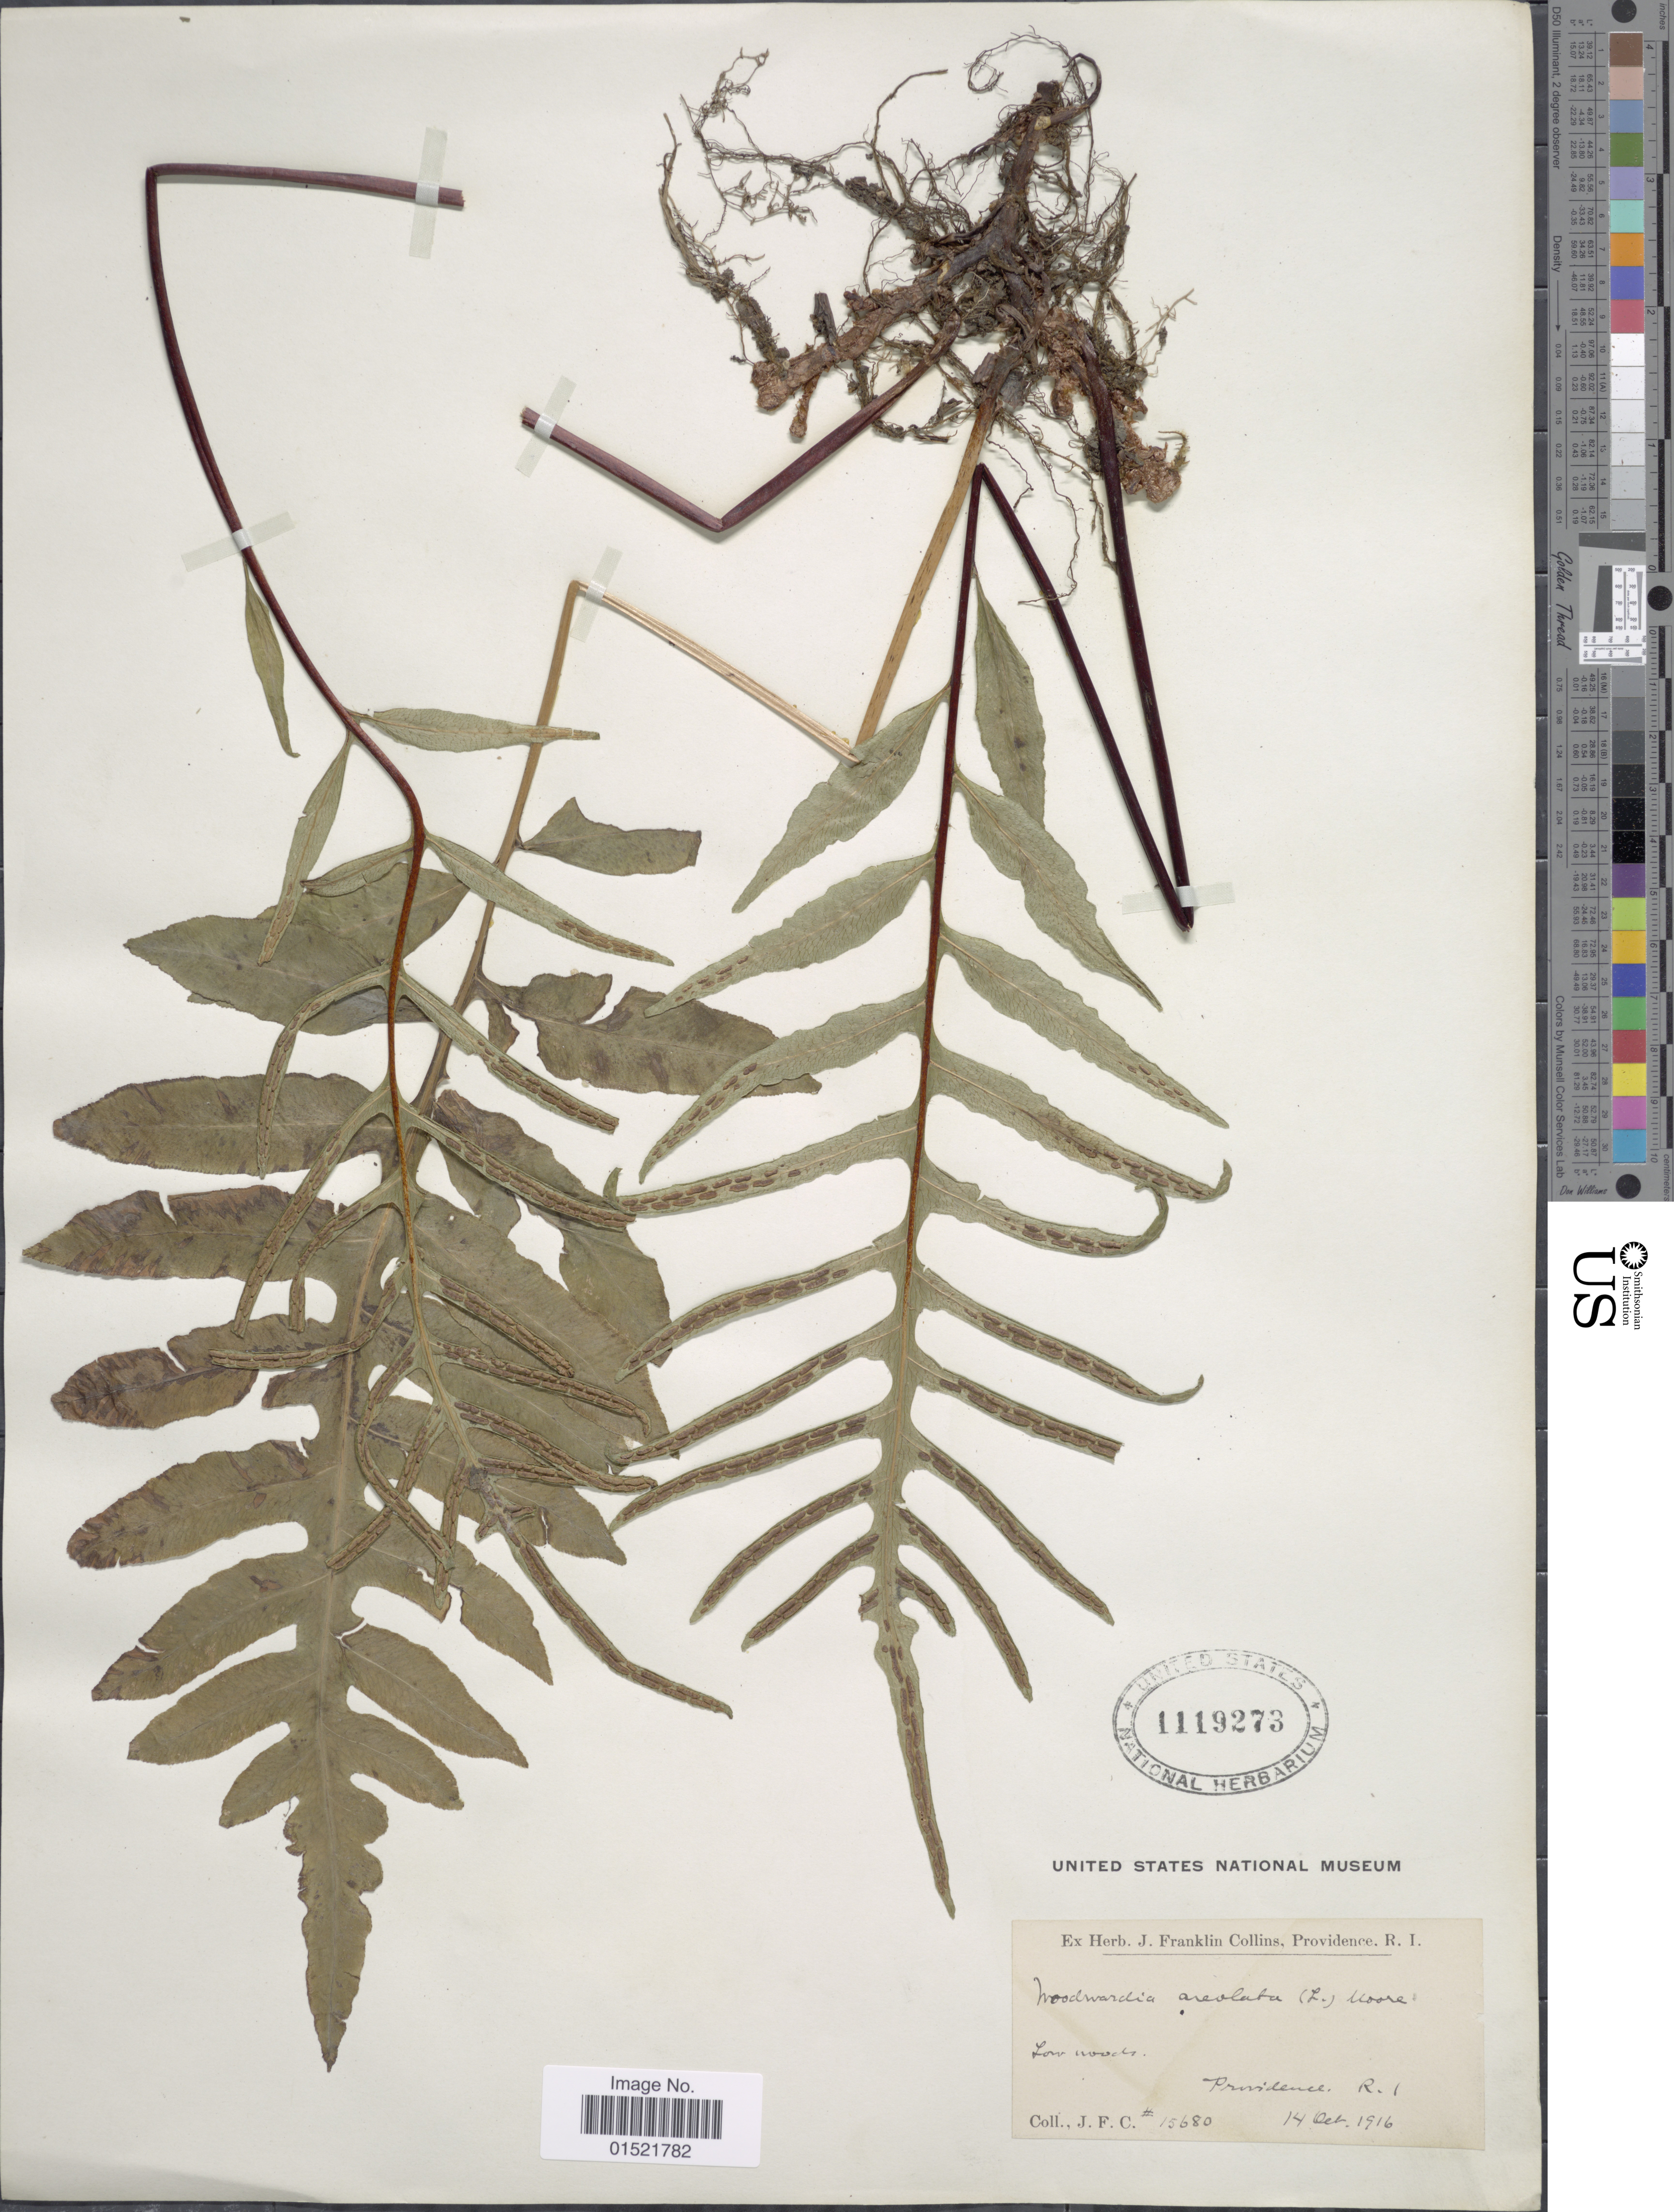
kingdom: Plantae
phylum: Tracheophyta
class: Polypodiopsida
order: Polypodiales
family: Blechnaceae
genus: Woodwardia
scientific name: Woodwardia areolata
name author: (L.) T. Moore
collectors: J. Collins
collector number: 15680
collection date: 1916-10-14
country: United States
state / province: Rhode Island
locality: Providence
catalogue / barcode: US 1119273